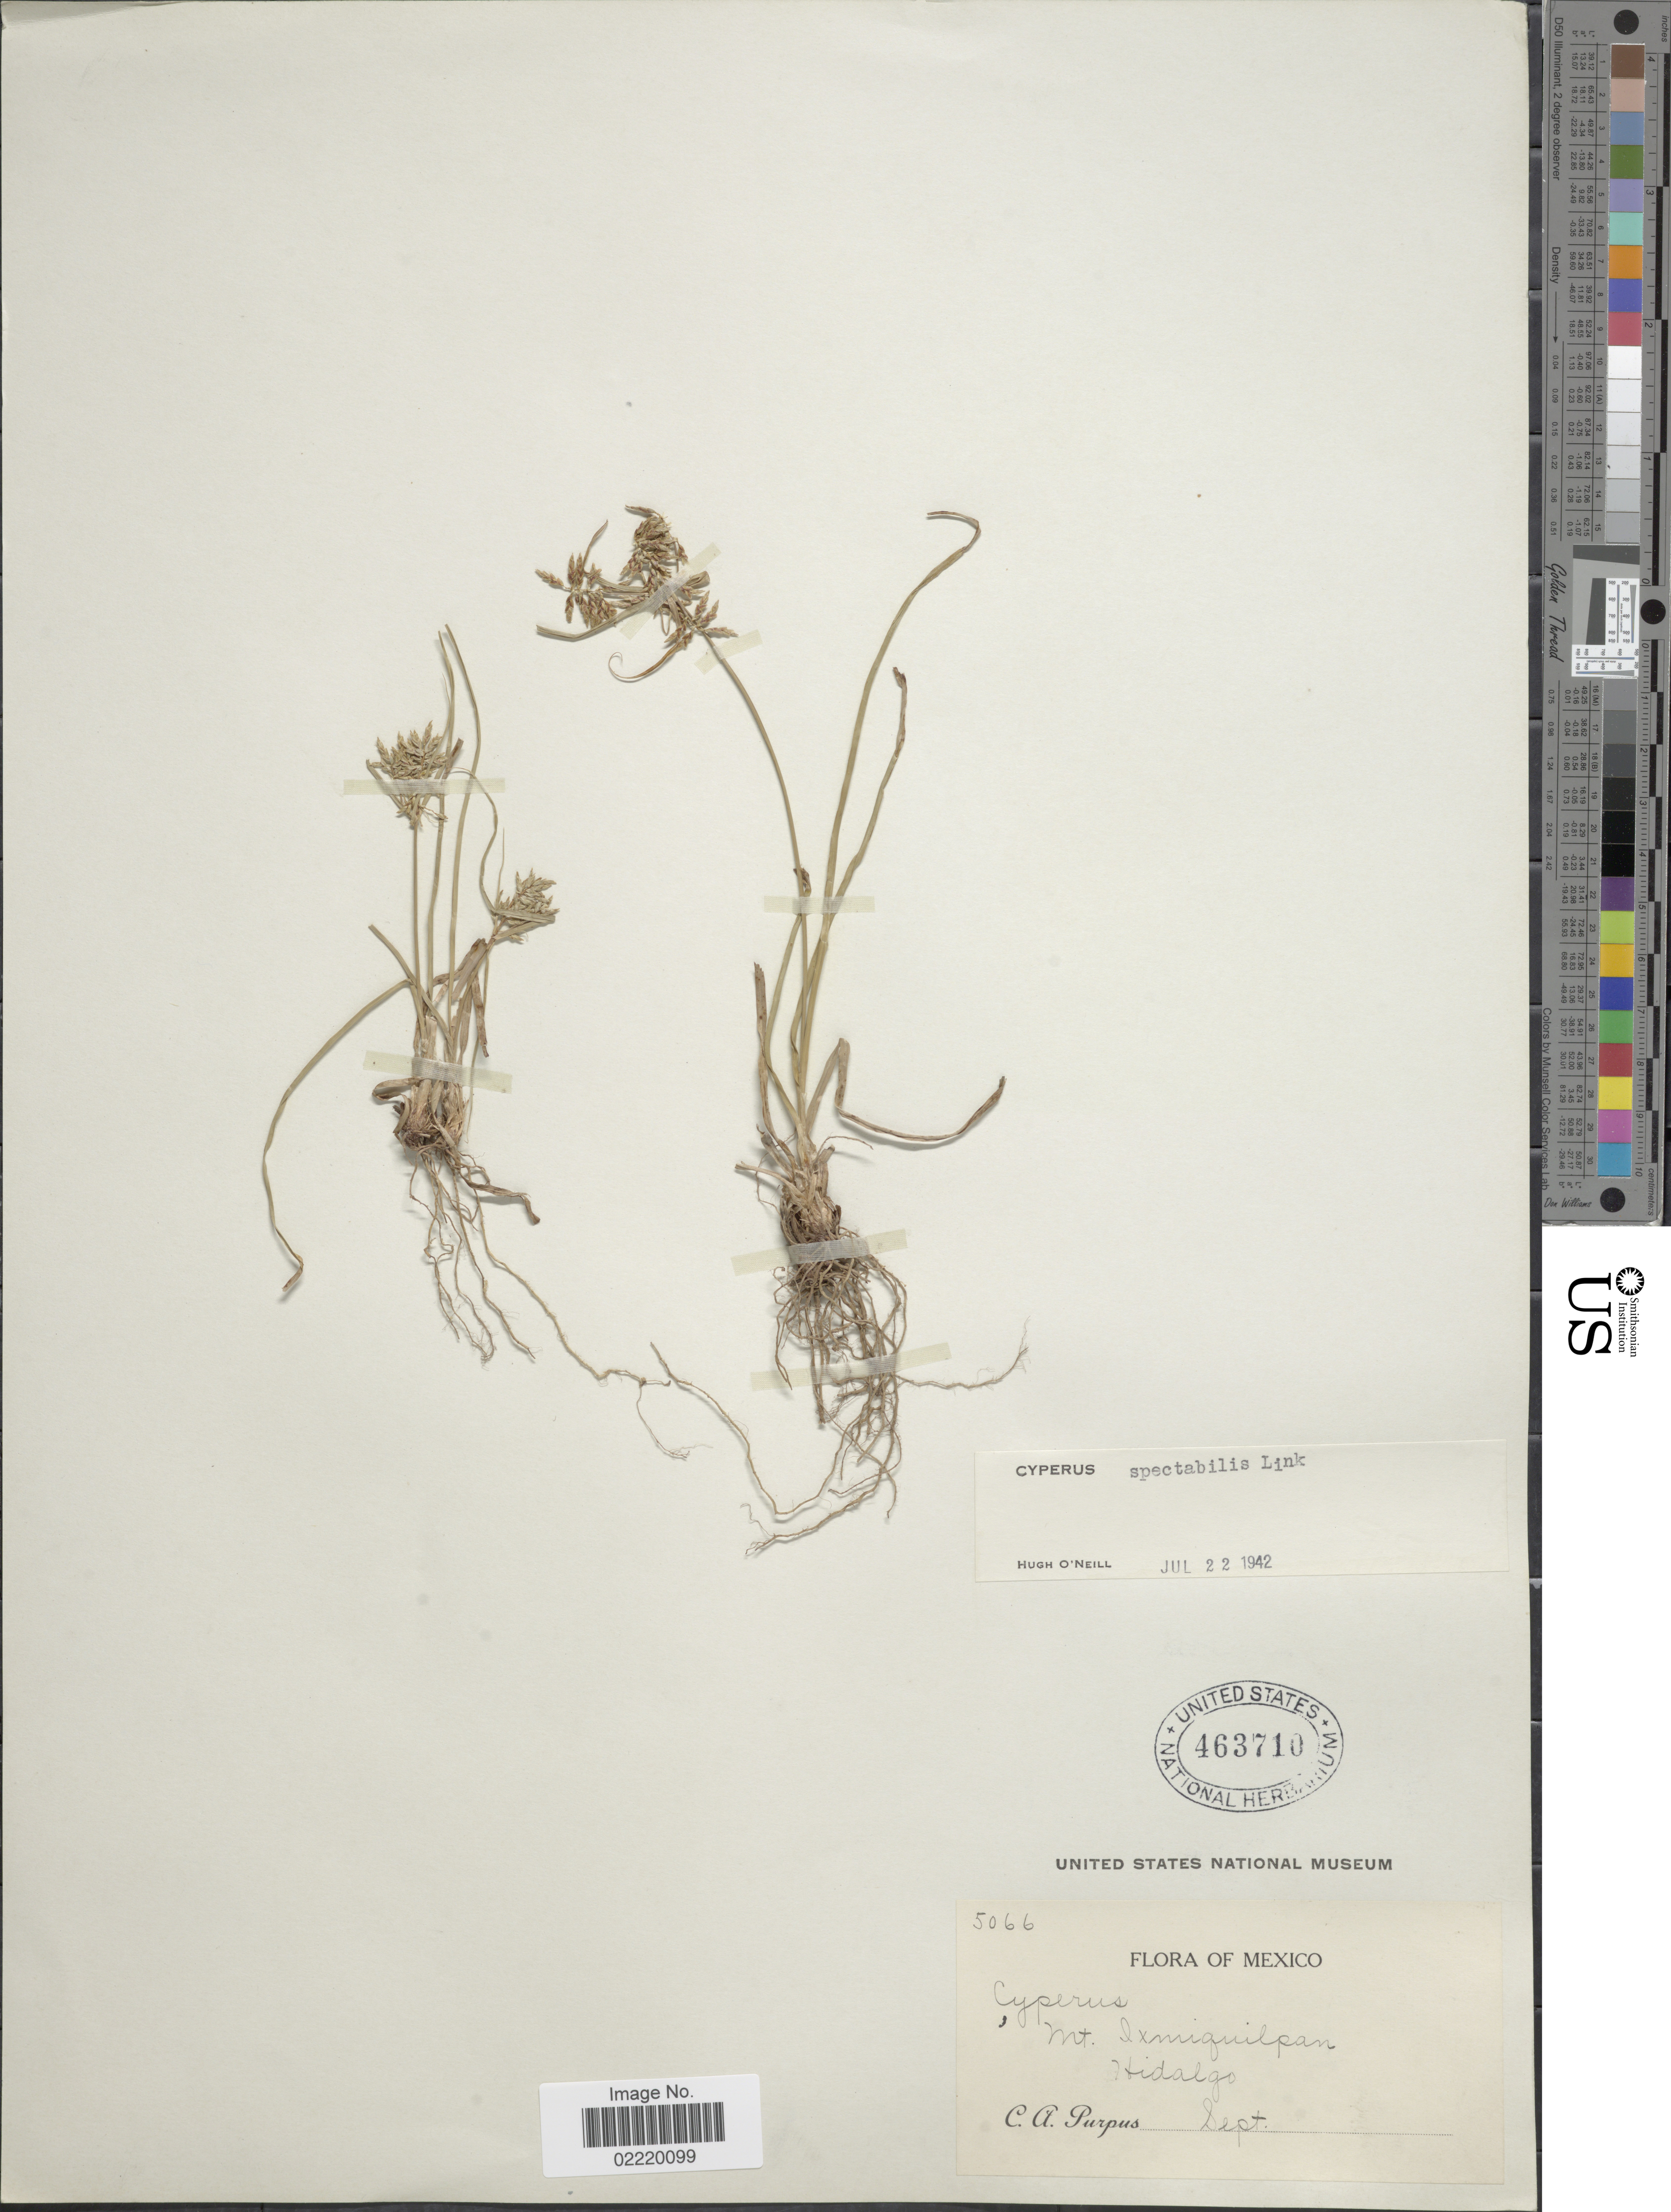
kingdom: Plantae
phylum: Tracheophyta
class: Liliopsida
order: Poales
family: Cyperaceae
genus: Cyperus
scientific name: Cyperus spectabilis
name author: Link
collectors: C. A. Purpus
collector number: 5066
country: Mexico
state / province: Hidalgo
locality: Mt. Ixmiquilpan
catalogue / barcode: US 463710